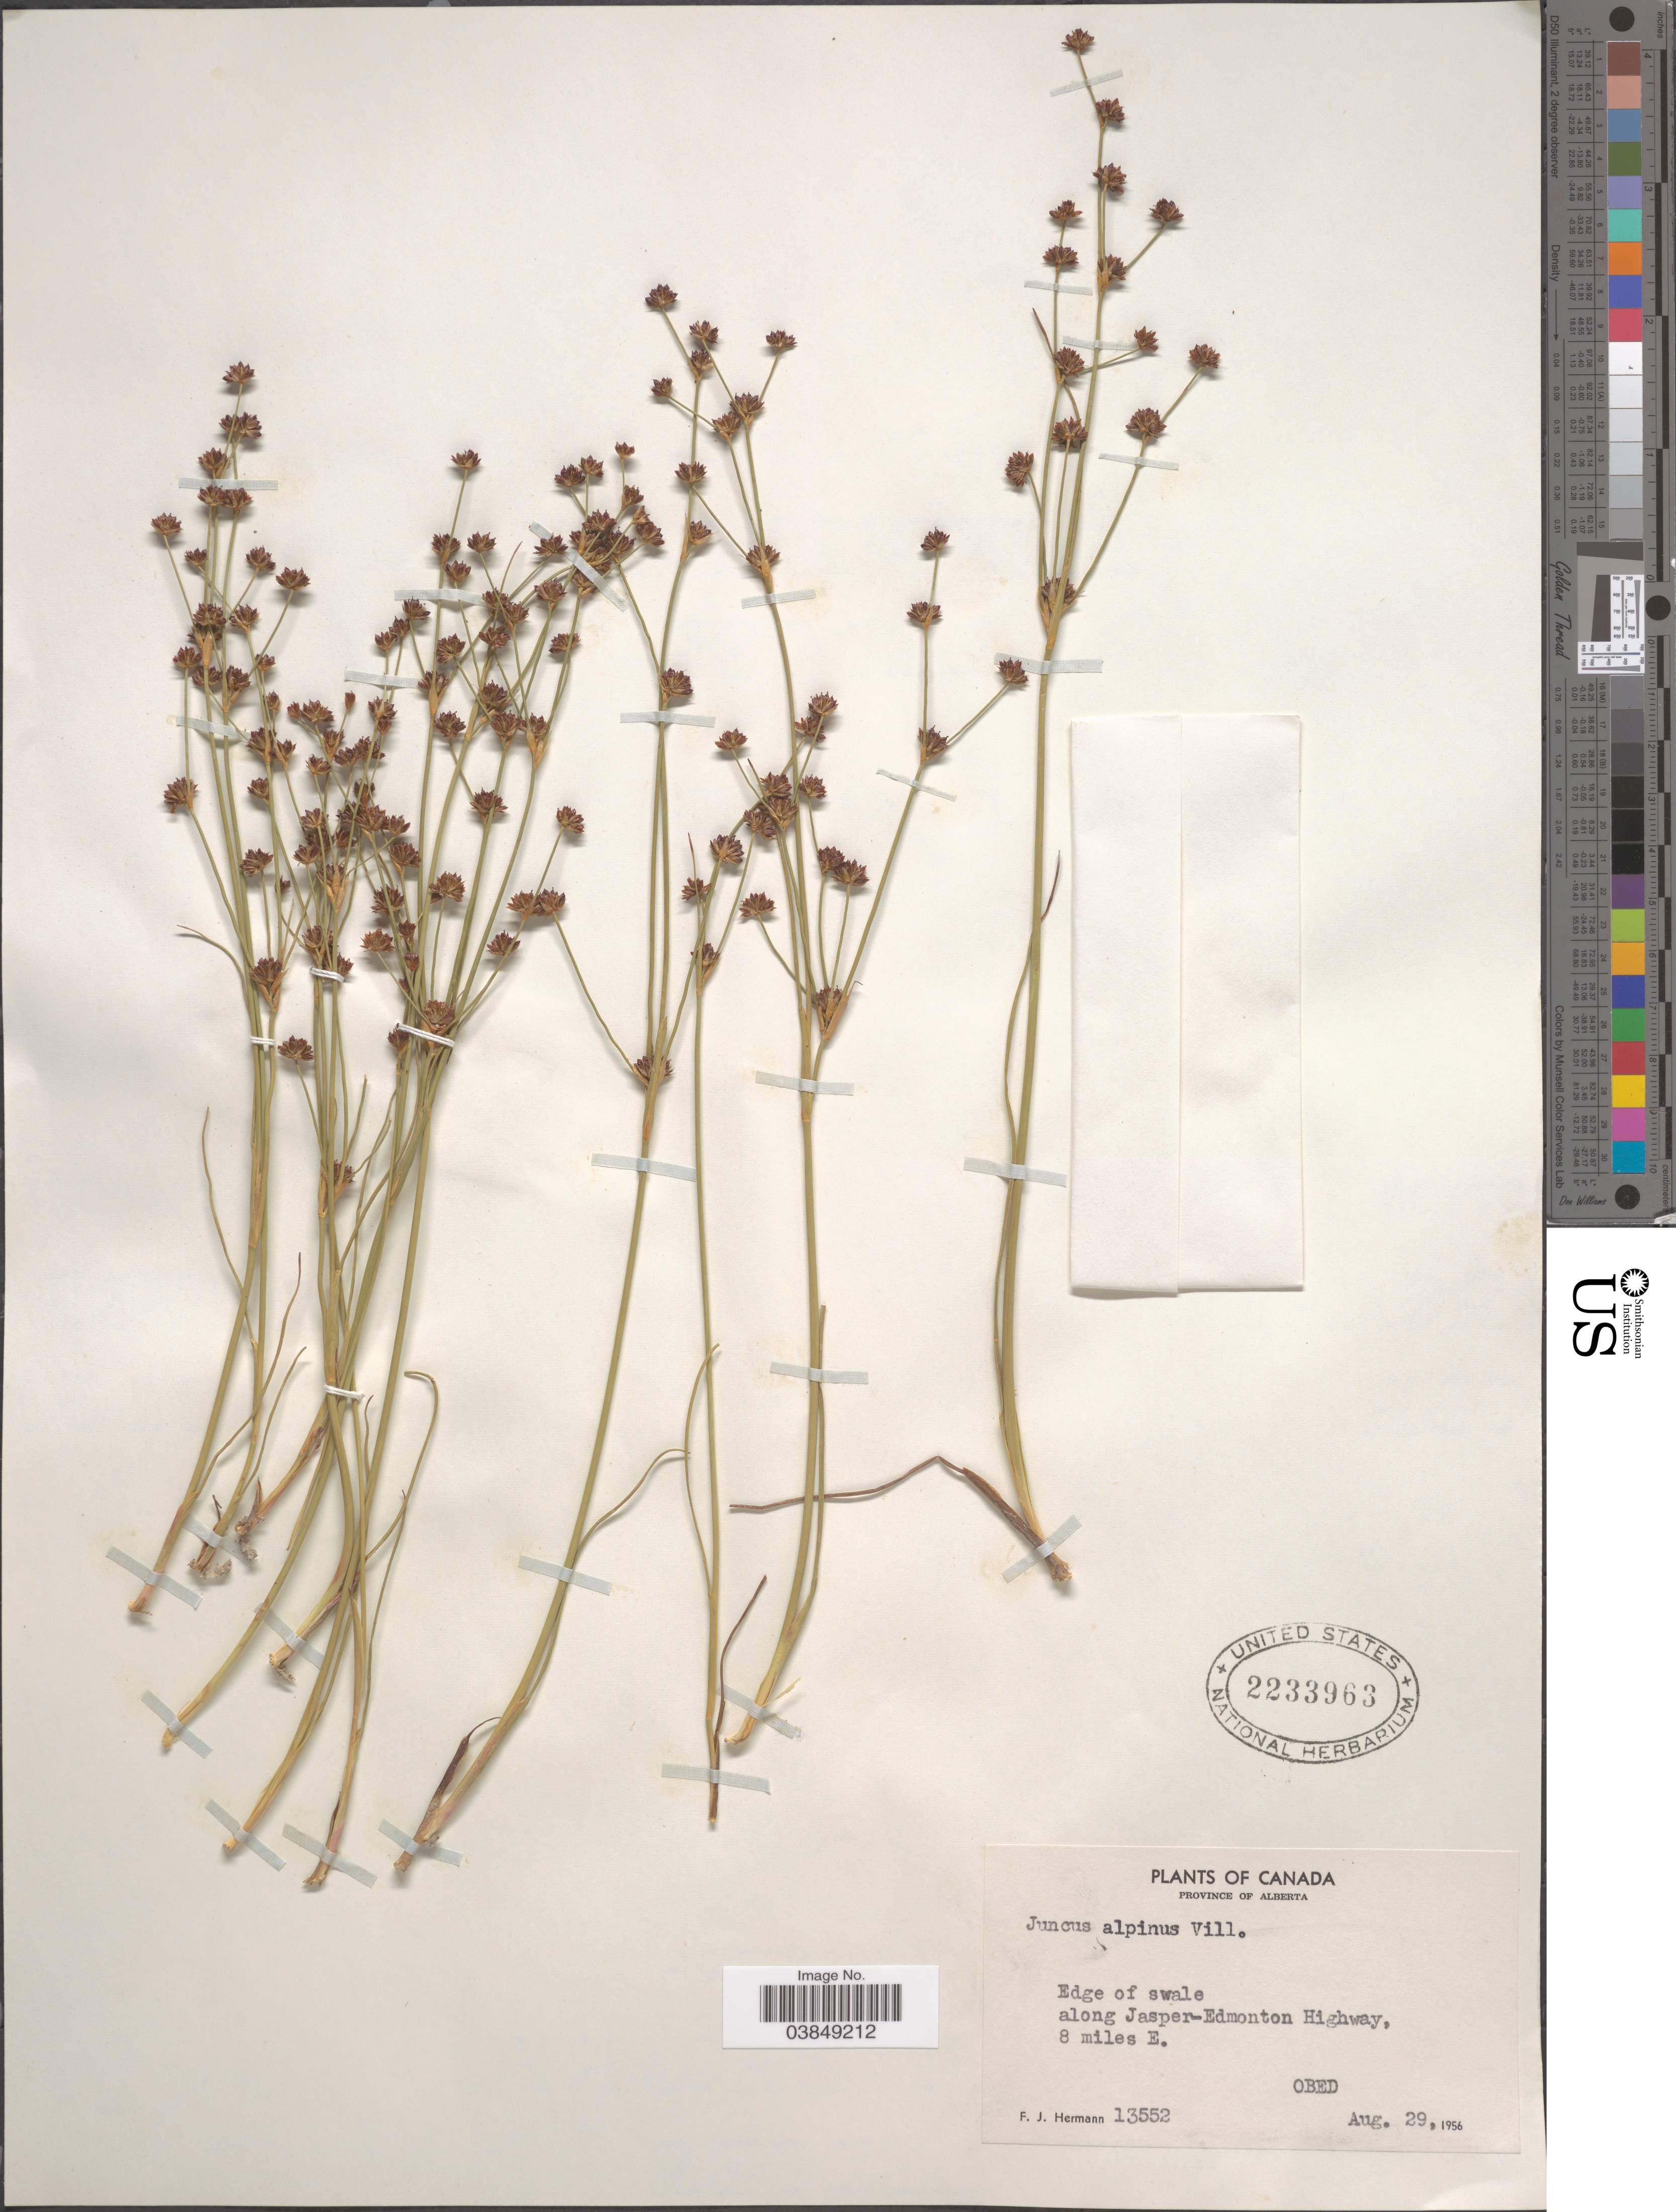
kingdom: Plantae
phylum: Tracheophyta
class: Liliopsida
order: Poales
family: Juncaceae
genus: Juncus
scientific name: Juncus alpinus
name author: Vill.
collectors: F. J. Hermann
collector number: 13552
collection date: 1956-08-29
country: Canada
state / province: Alberta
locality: Edge of swale along Jasper-Edmonton Highway, 8 miles E. Obed.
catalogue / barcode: US 2233963